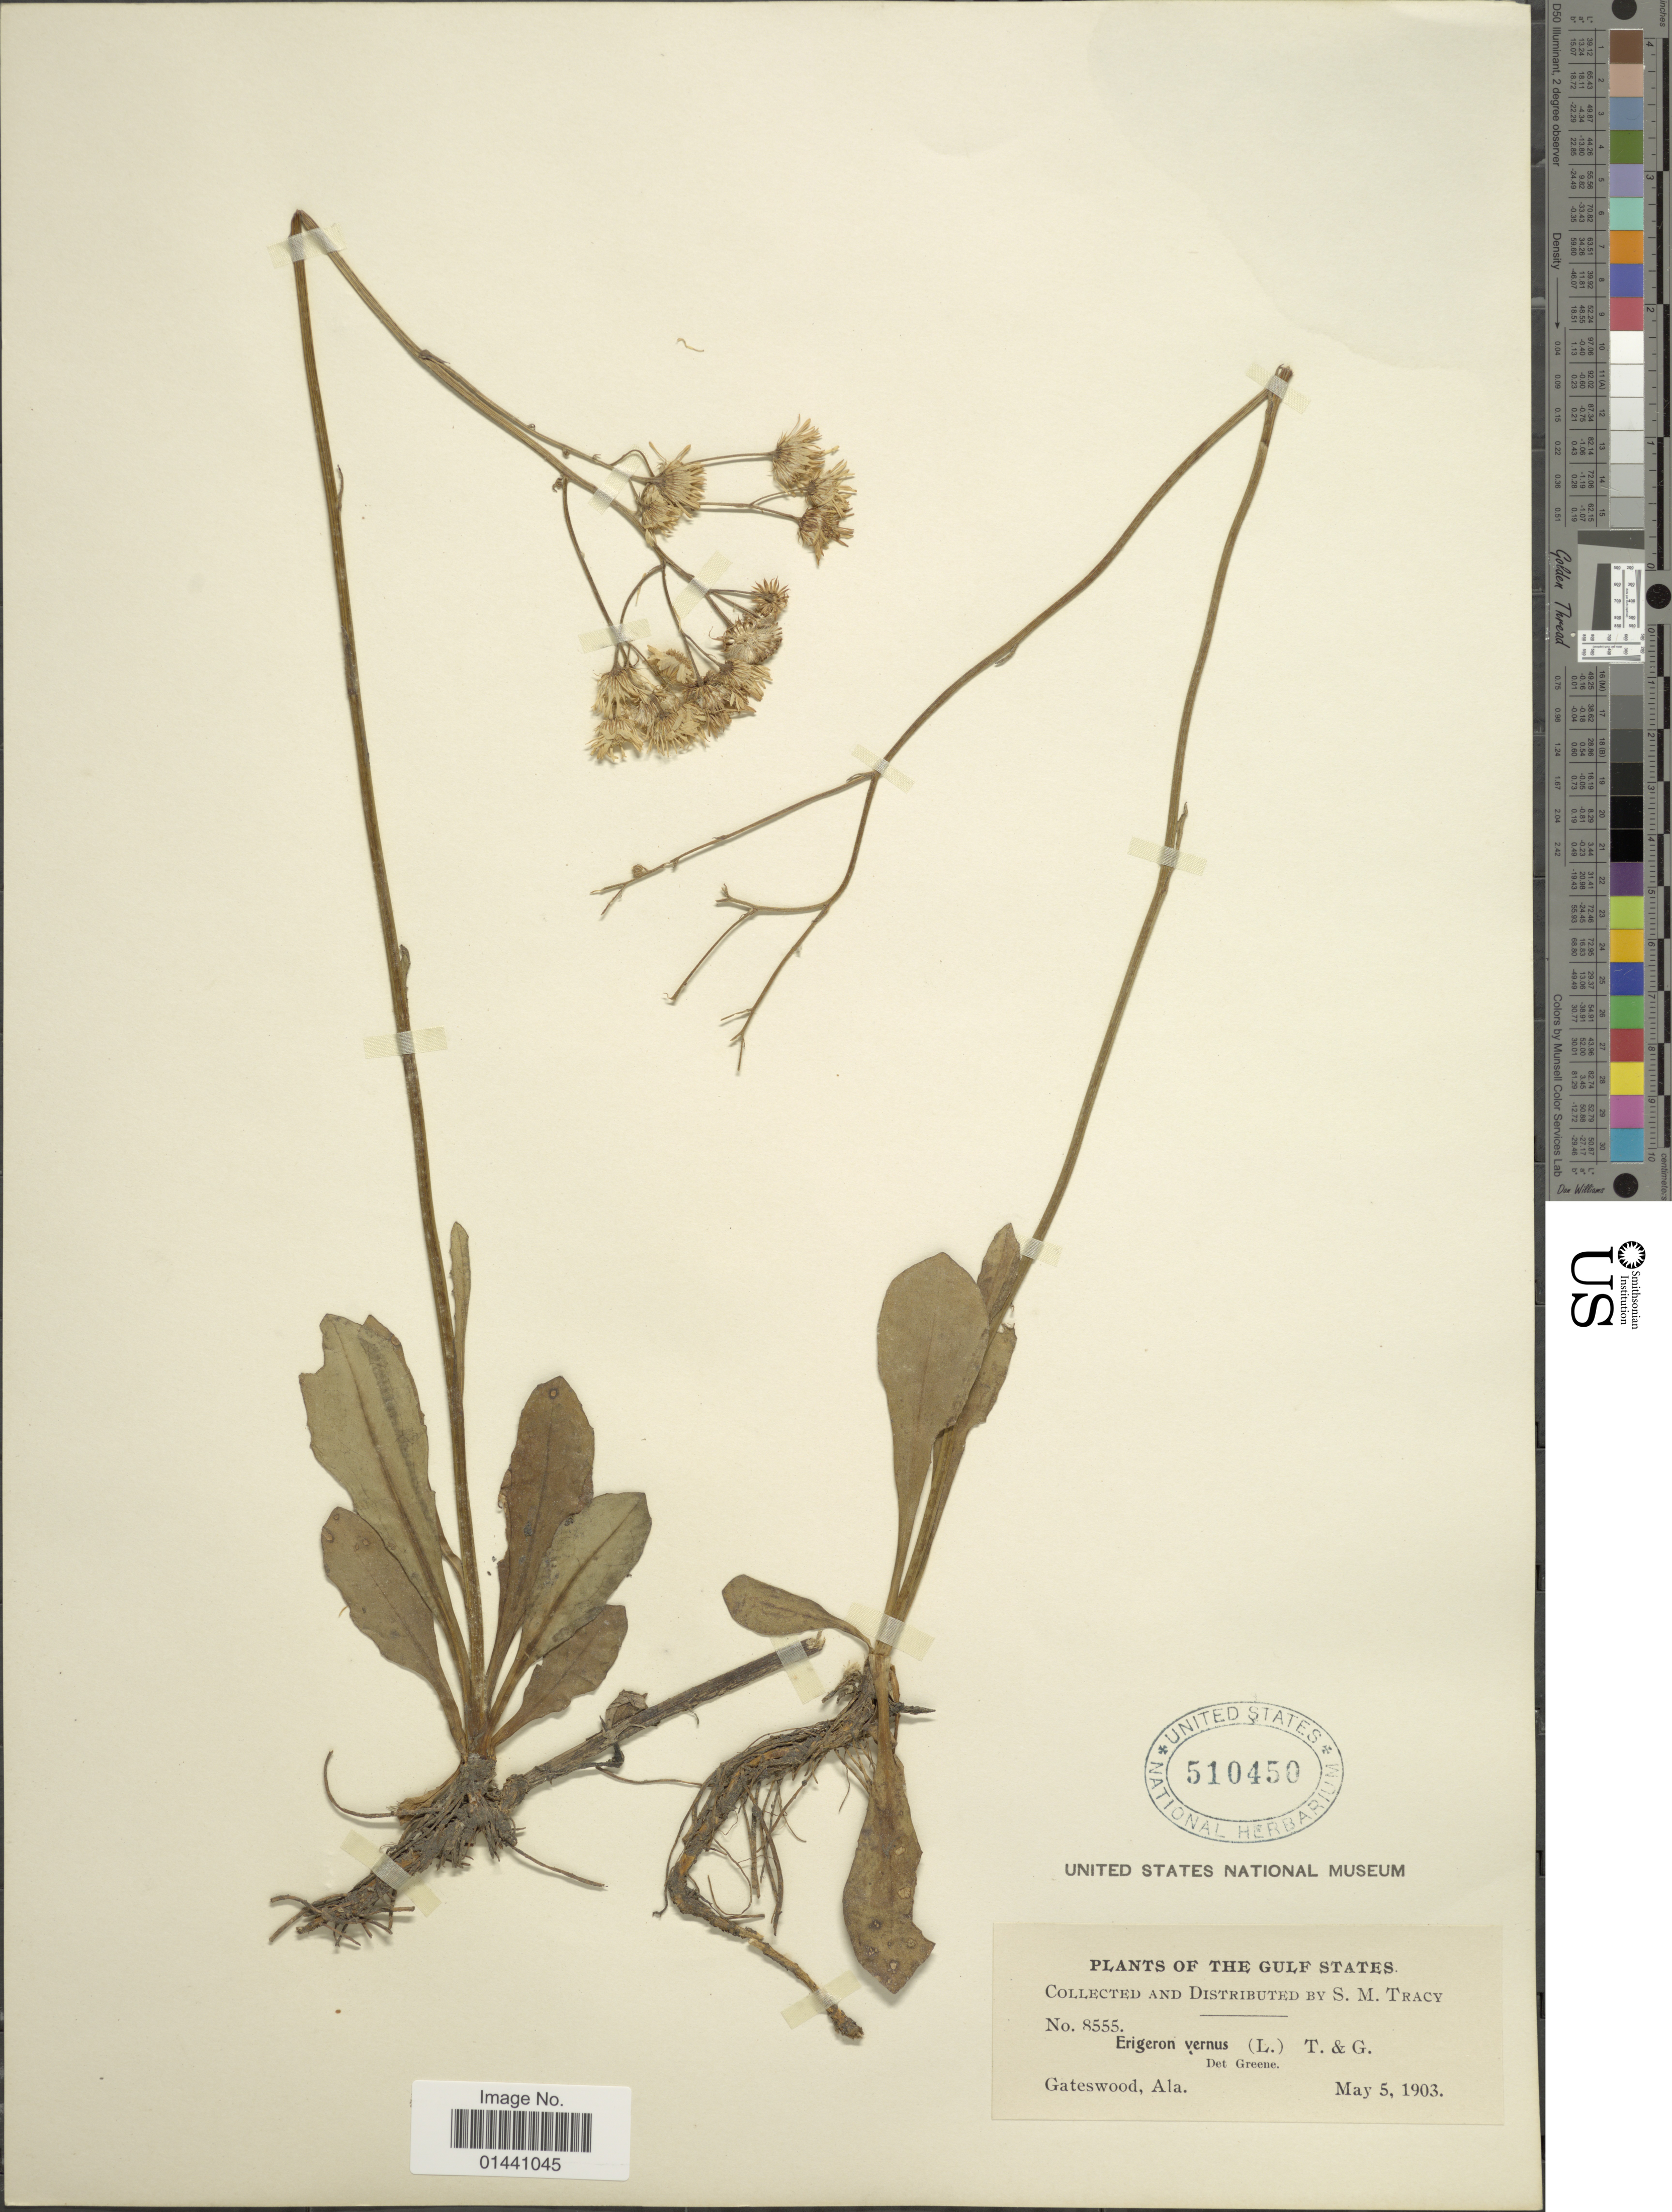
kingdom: Plantae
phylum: Tracheophyta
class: Magnoliopsida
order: Asterales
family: Asteraceae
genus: Erigeron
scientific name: Erigeron vernus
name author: (L.) Torr. & A. Gray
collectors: S. M. Tracy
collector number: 8555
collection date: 1903-05-05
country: United States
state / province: Alabama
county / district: Baldwin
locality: Gulf States, Gateswood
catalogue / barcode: US 510450